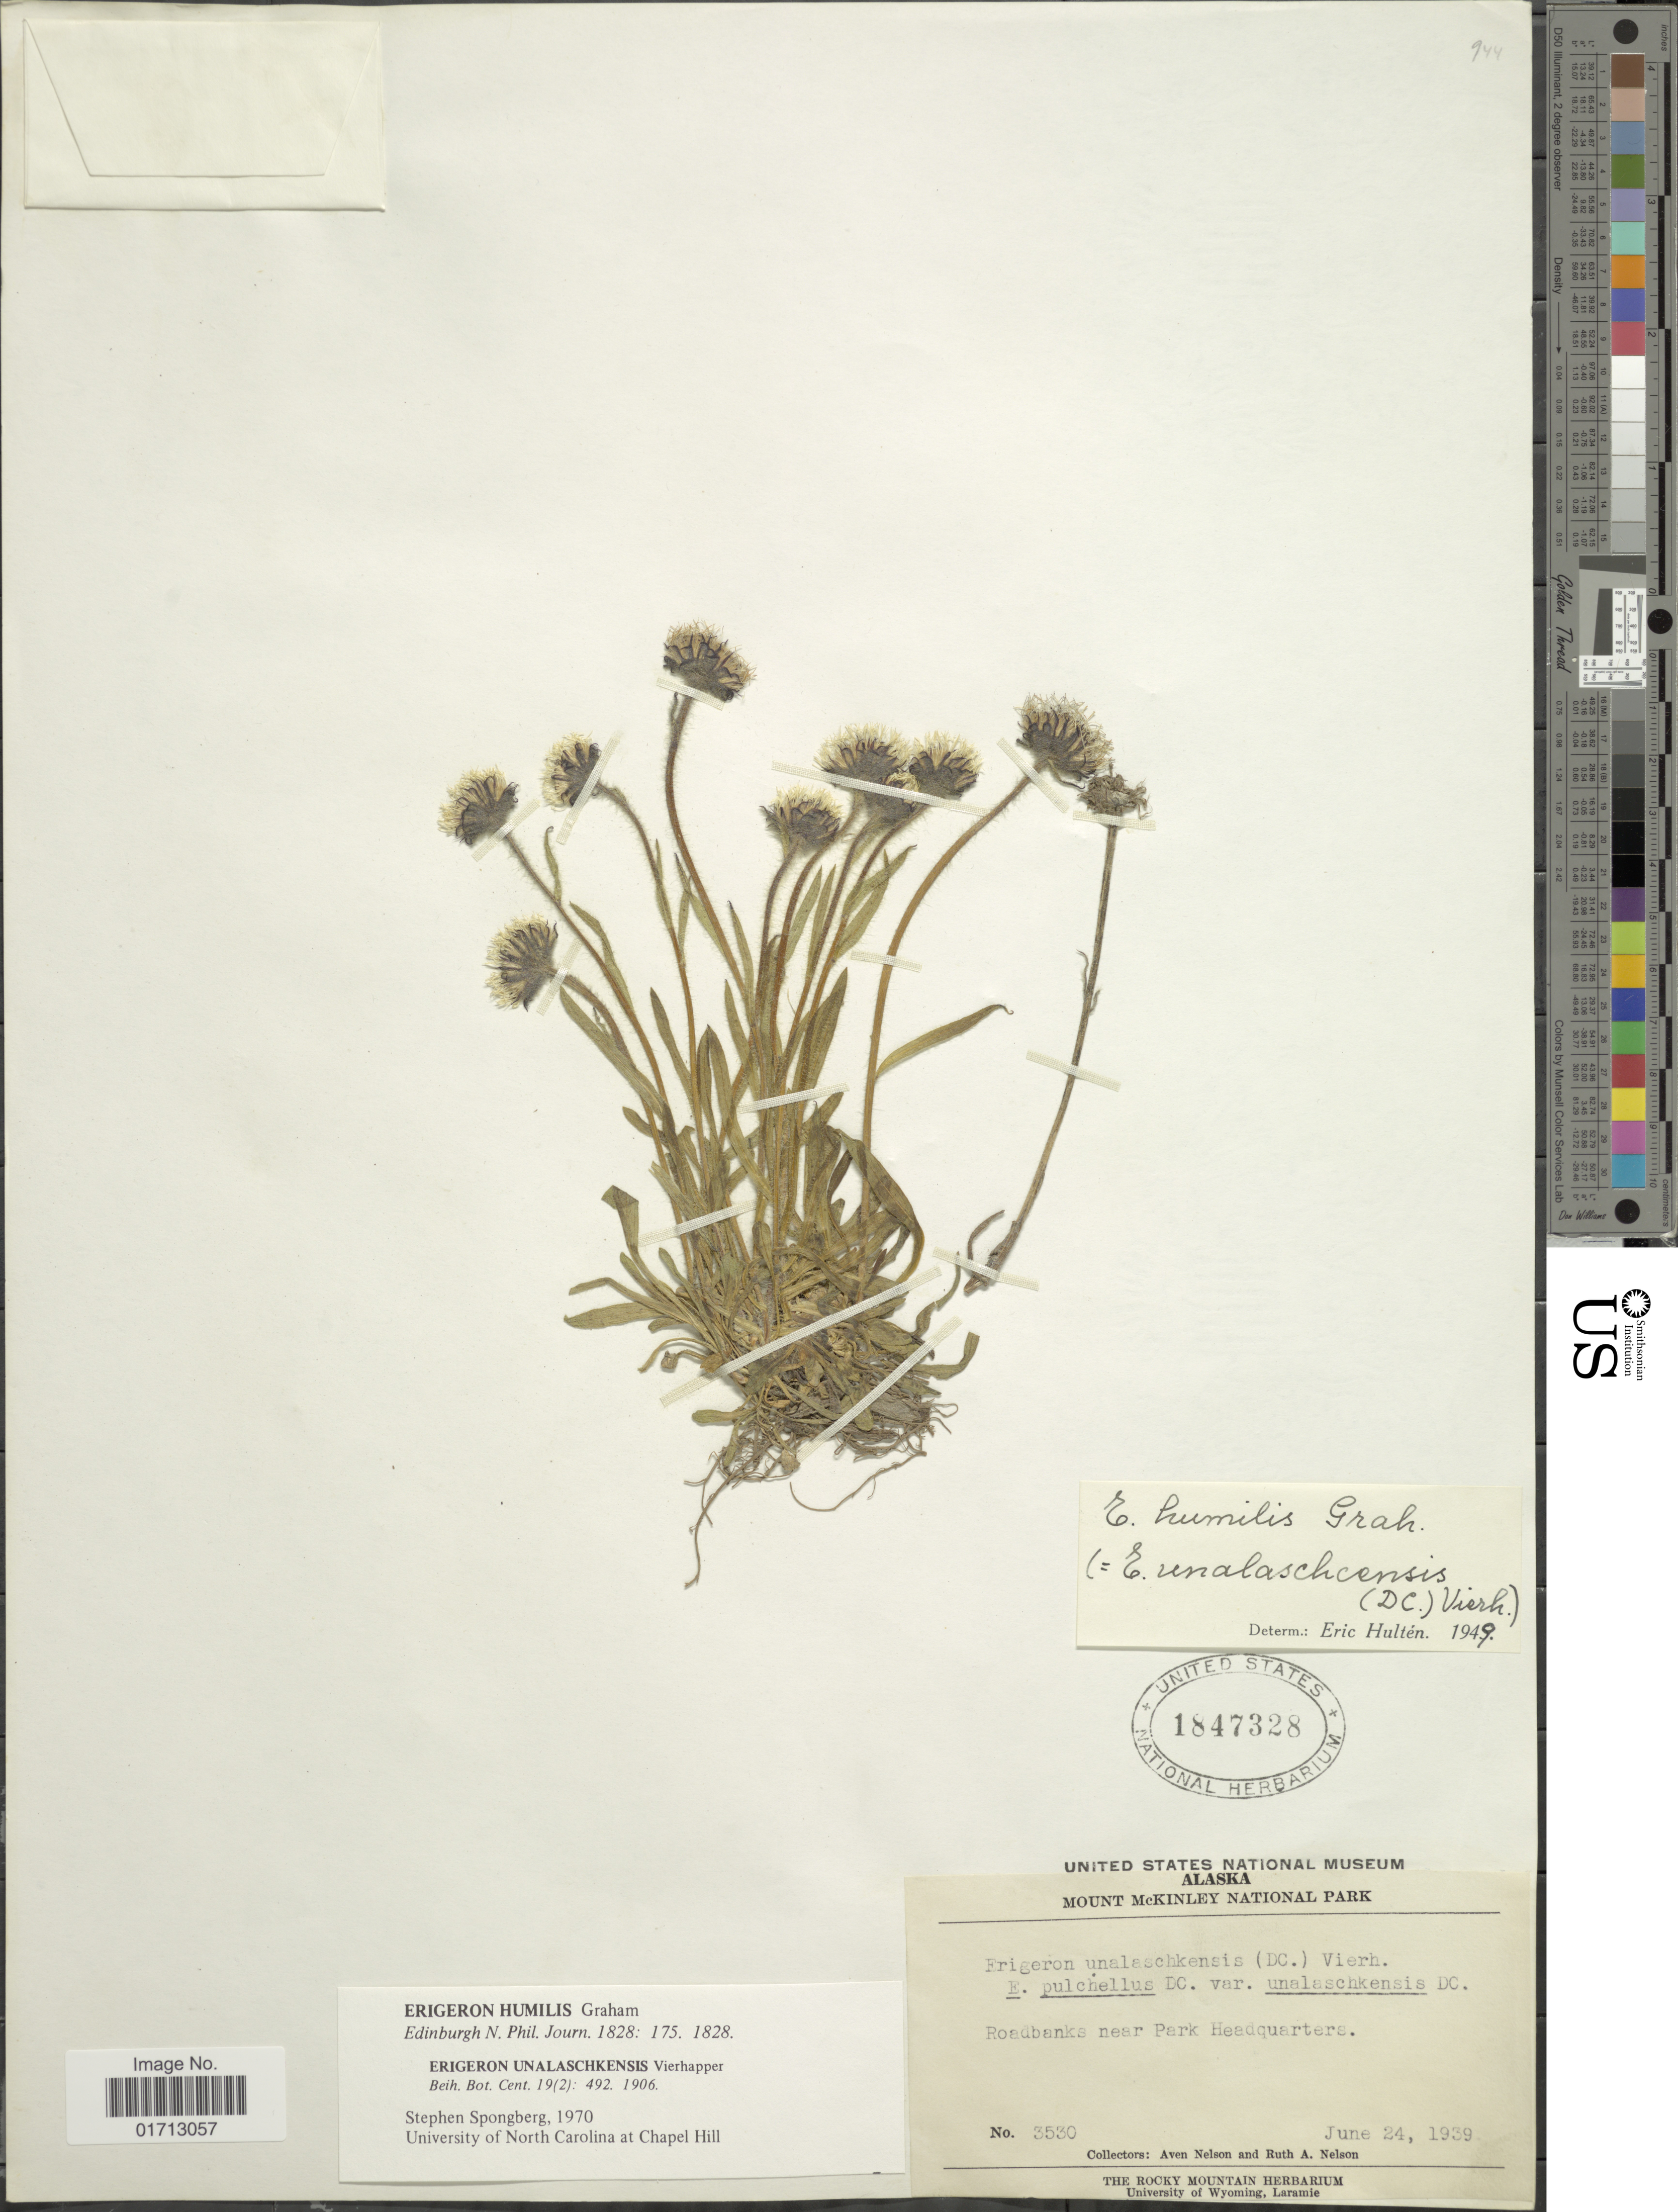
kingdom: Plantae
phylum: Tracheophyta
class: Magnoliopsida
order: Asterales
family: Asteraceae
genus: Erigeron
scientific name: Erigeron humilis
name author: Graham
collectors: A. Nelson & R. A. Nelson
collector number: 3530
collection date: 1939-06-24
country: United States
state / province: Alaska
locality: Mount McKinley National Park, Roadbanks near Park Headquartere.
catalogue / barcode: US 1847328